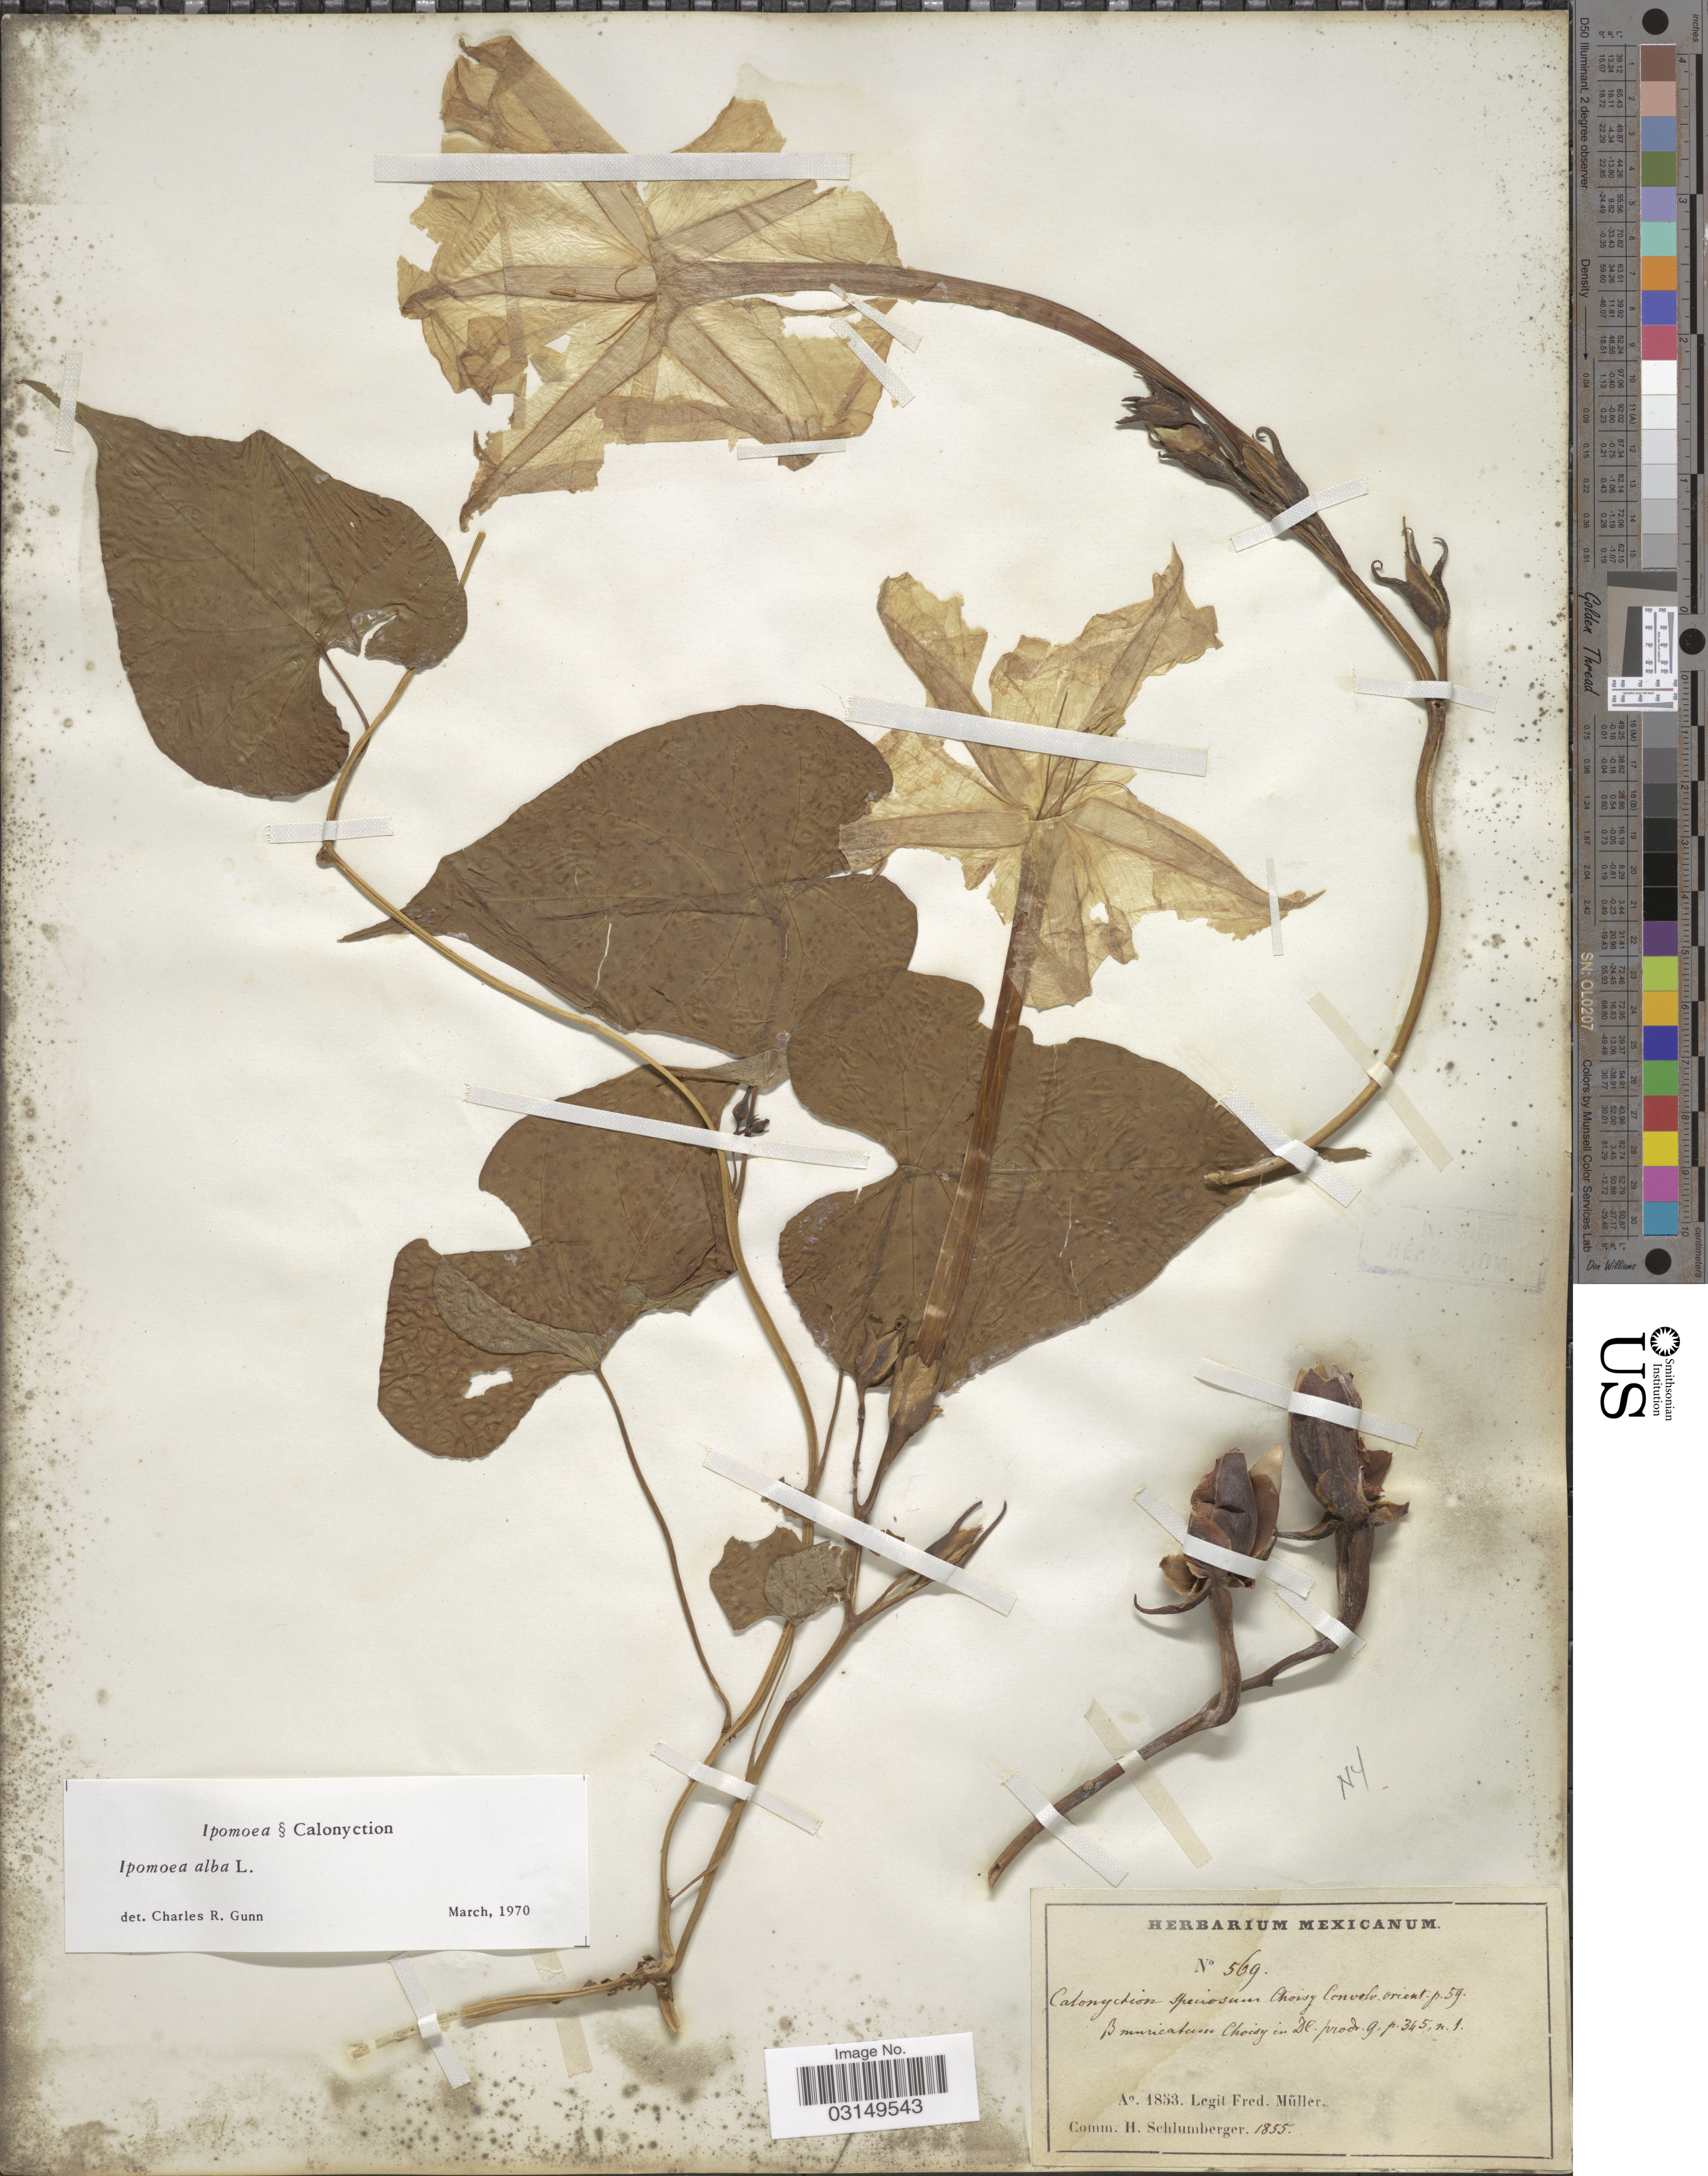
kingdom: Plantae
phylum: Tracheophyta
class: Magnoliopsida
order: Solanales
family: Convolvulaceae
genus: Ipomoea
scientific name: Ipomoea alba L.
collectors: F. Müller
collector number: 569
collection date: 1853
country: Mexico